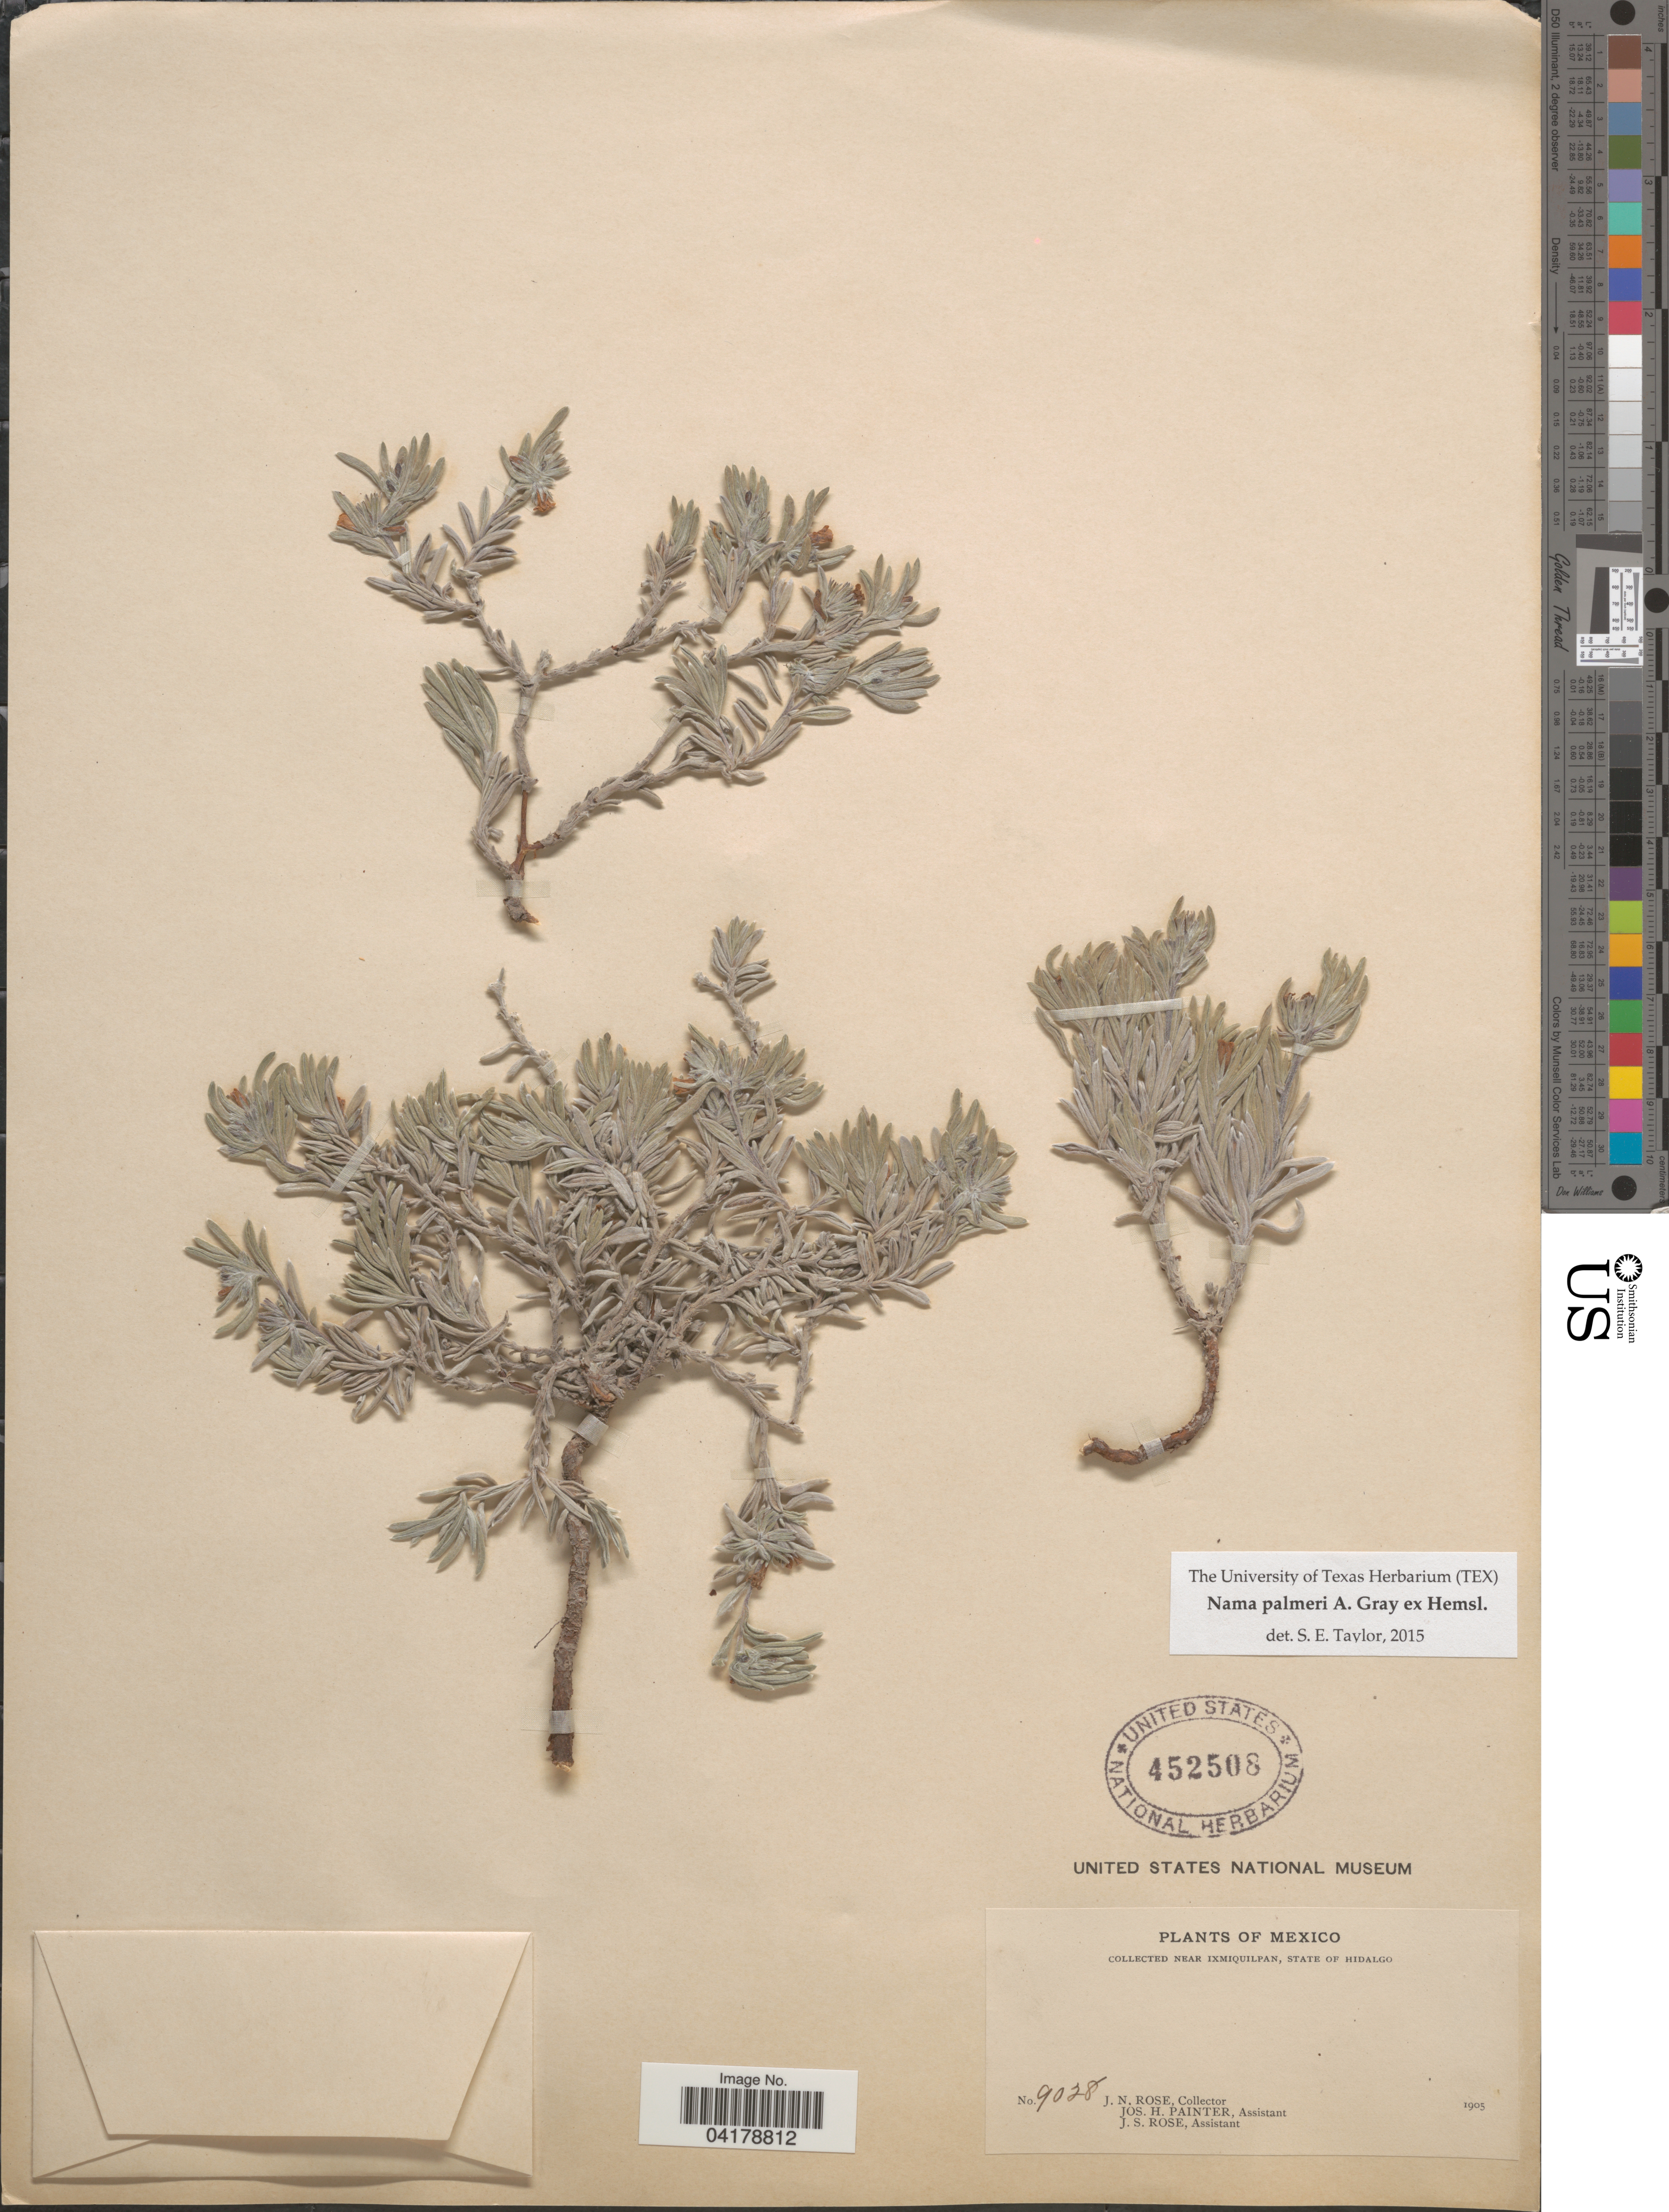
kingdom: Plantae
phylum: Tracheophyta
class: Magnoliopsida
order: Boraginales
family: Namaceae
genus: Nama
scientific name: Nama palmeri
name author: A. Gray in Hemsl.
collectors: J. N. Rose, J. H. Painter & J. S. Rose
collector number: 9028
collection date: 1905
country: Mexico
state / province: Hidalgo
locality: Near Ixmiquilpan.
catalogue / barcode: US 452508